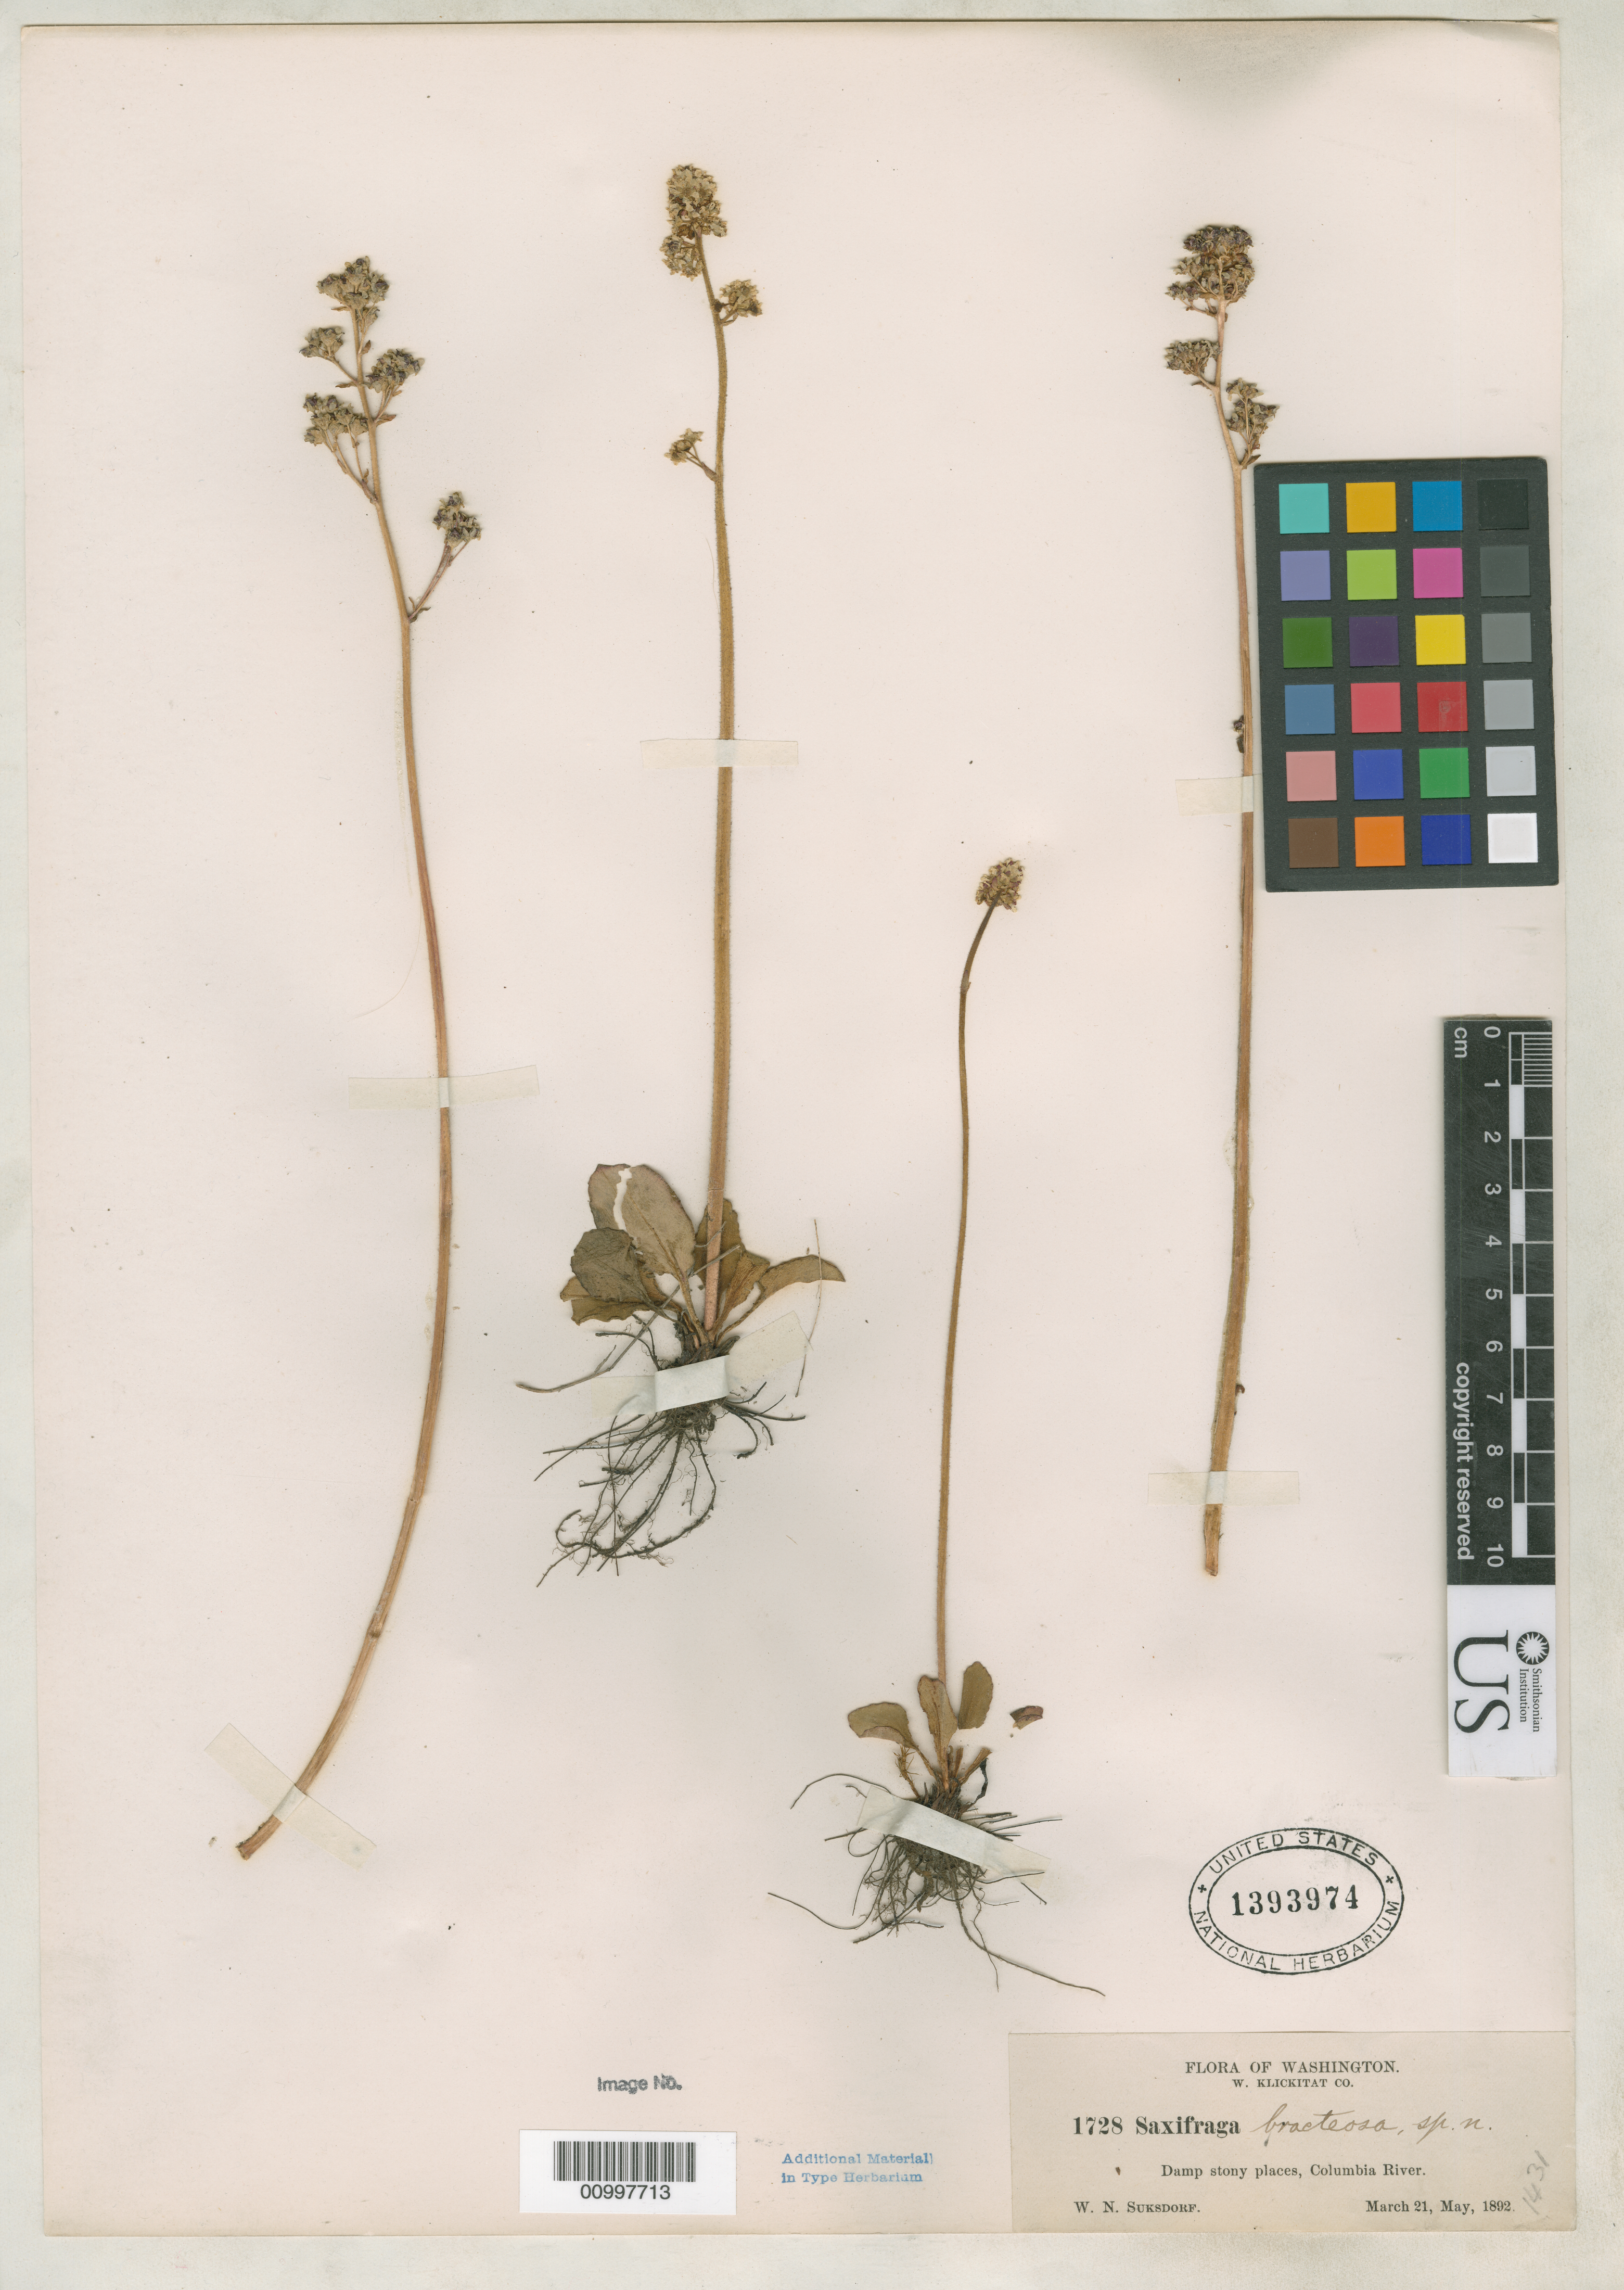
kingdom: Plantae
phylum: Tracheophyta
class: Magnoliopsida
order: Saxifragales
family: Saxifragaceae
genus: Saxifraga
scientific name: Saxifraga bracteosa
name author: Suksd.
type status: Isotype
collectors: W. N. Suksdorf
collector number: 1728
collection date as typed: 21 Mar 1892 to 21 May 1892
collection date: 1892-03-21,1892-05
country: United States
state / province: Washington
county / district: Klickitat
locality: W. Klickitat Co., Damp stony places, Columbia River.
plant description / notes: Probably syntypes (note two collection dates on label).; Specimen ex John Donnell Smith herbarium.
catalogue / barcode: US 1393974